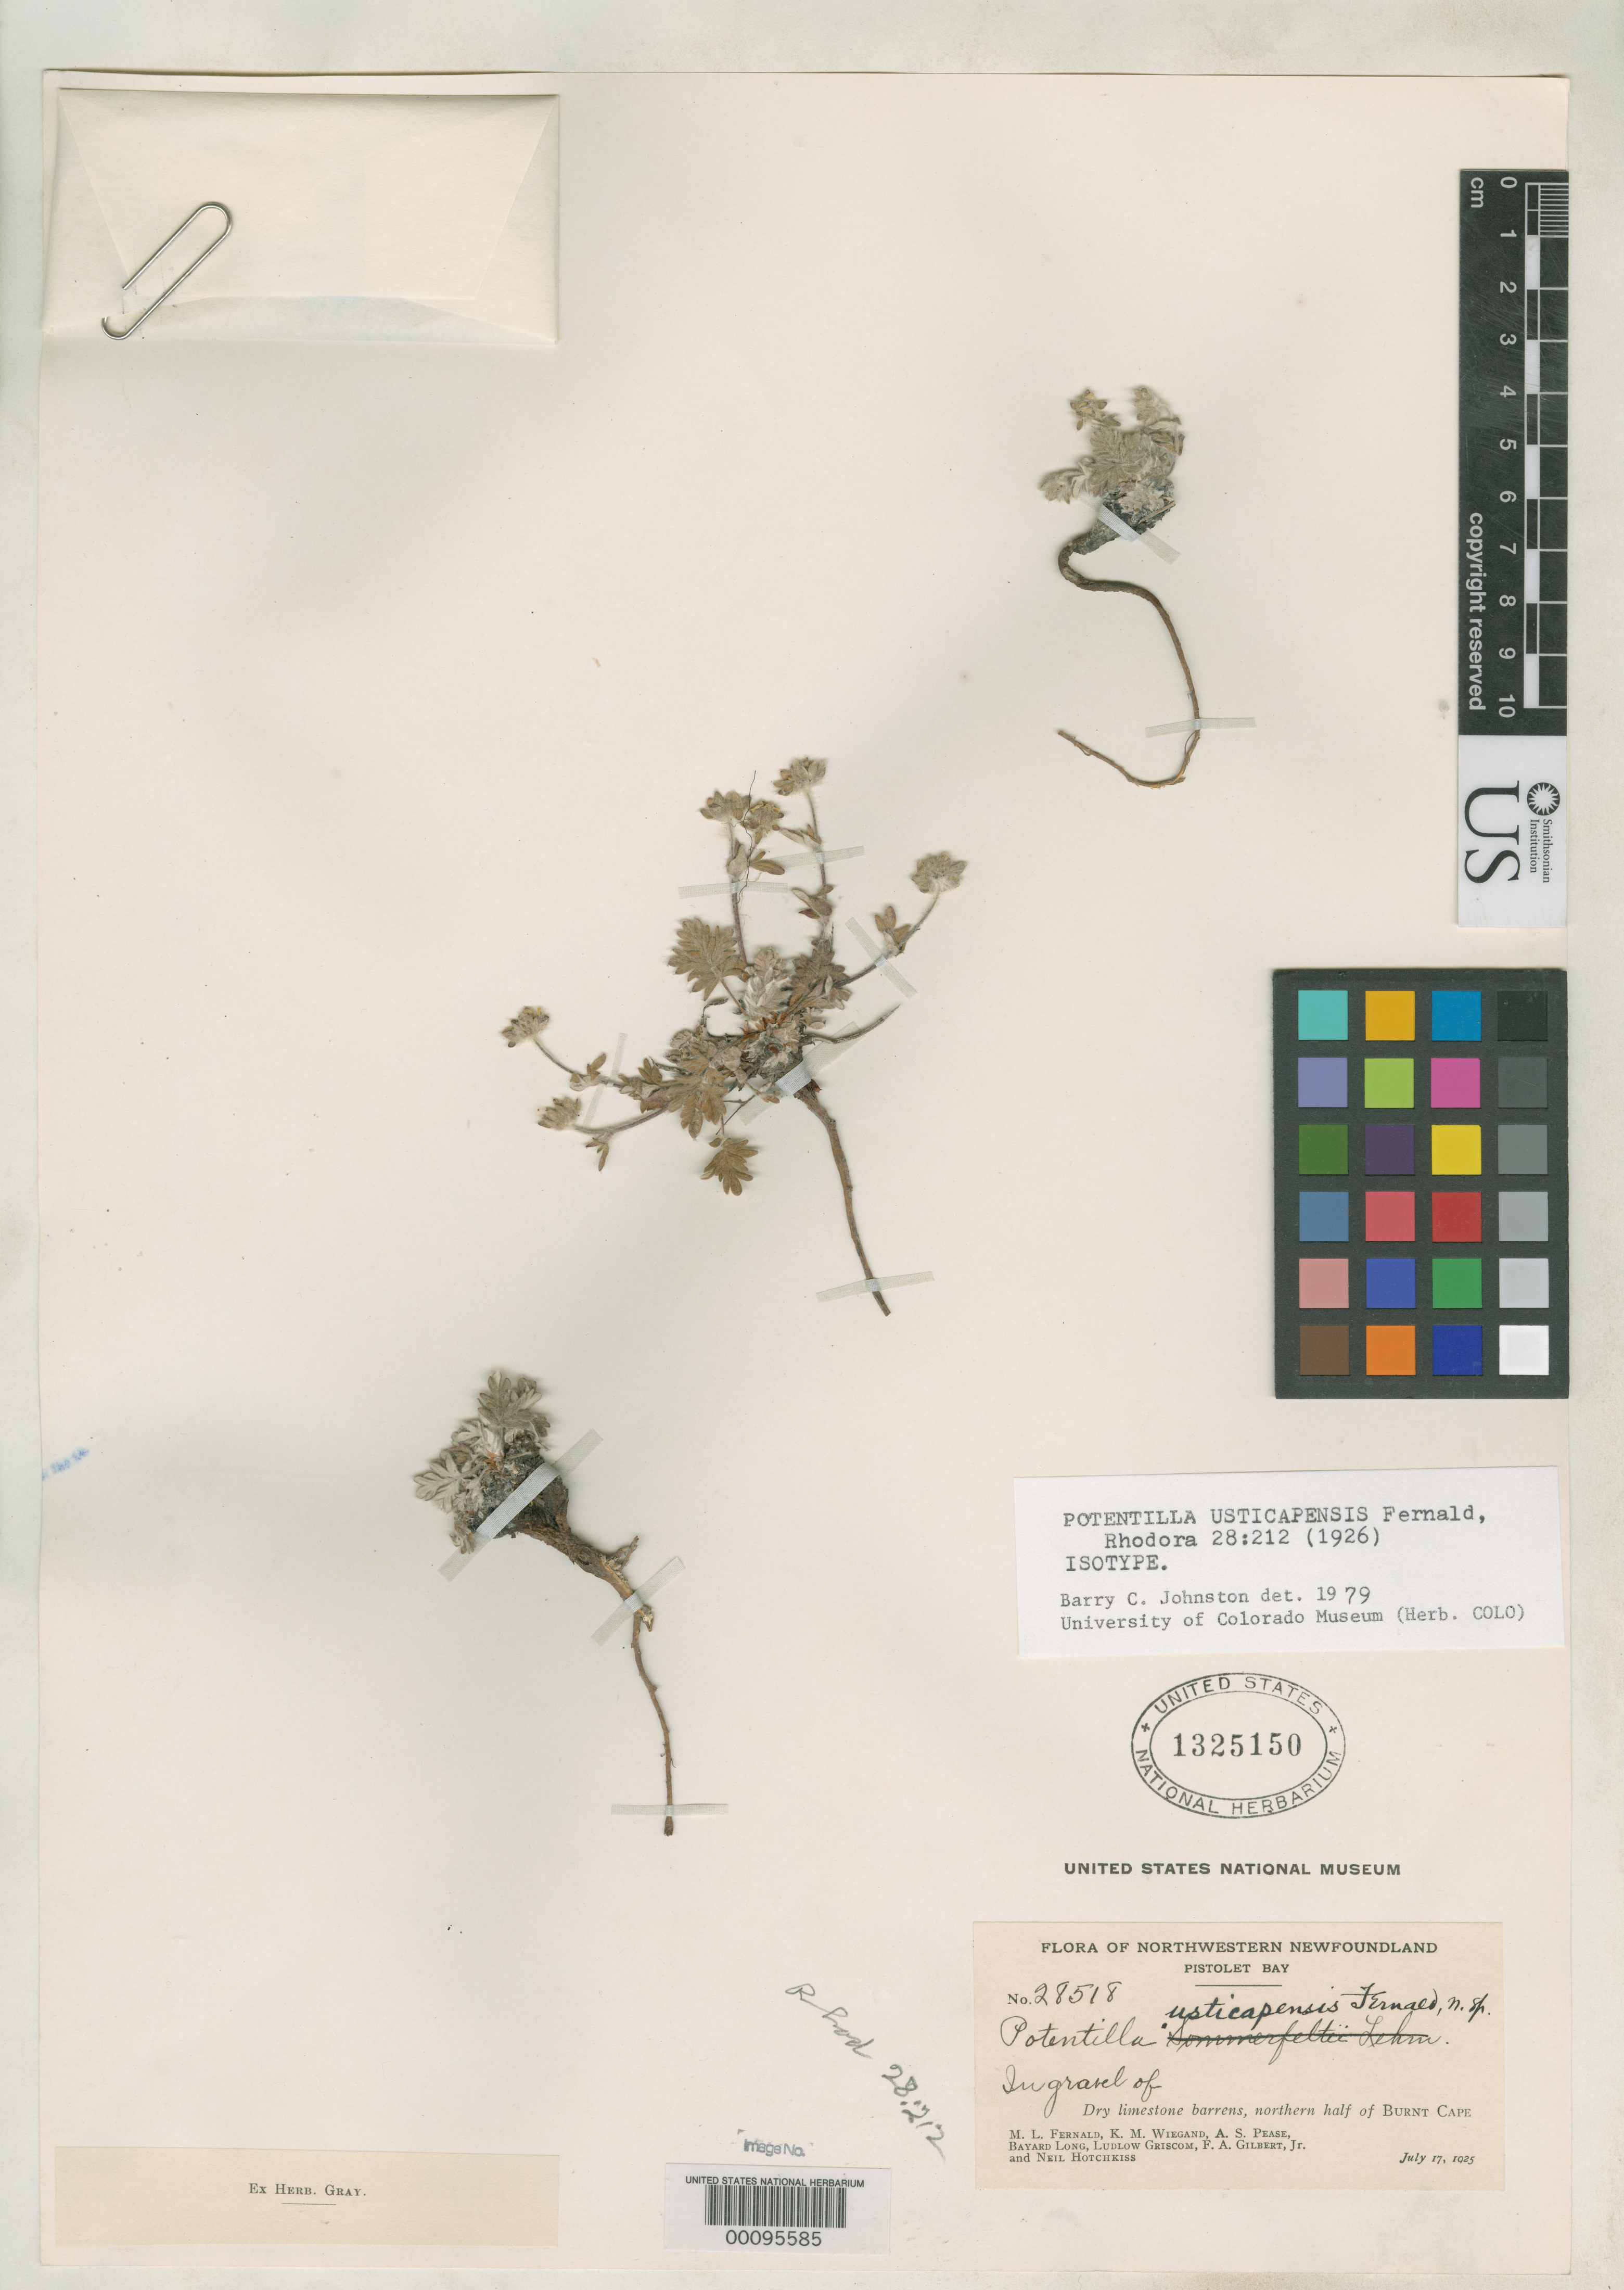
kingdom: Plantae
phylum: Tracheophyta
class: Magnoliopsida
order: Rosales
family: Rosaceae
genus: Potentilla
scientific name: Potentilla usticapensis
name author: Fernald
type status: Isotype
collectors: M. L. Fernald, K. M. Wiegand, A. S. Pease, B. Long & L. Griscom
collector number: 28518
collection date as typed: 17 Jul 1925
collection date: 1925-07-17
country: Canada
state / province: Newfoundland and Labrador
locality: Pistolet Bay, northern half of Burnt Cape.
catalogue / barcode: US 1325150